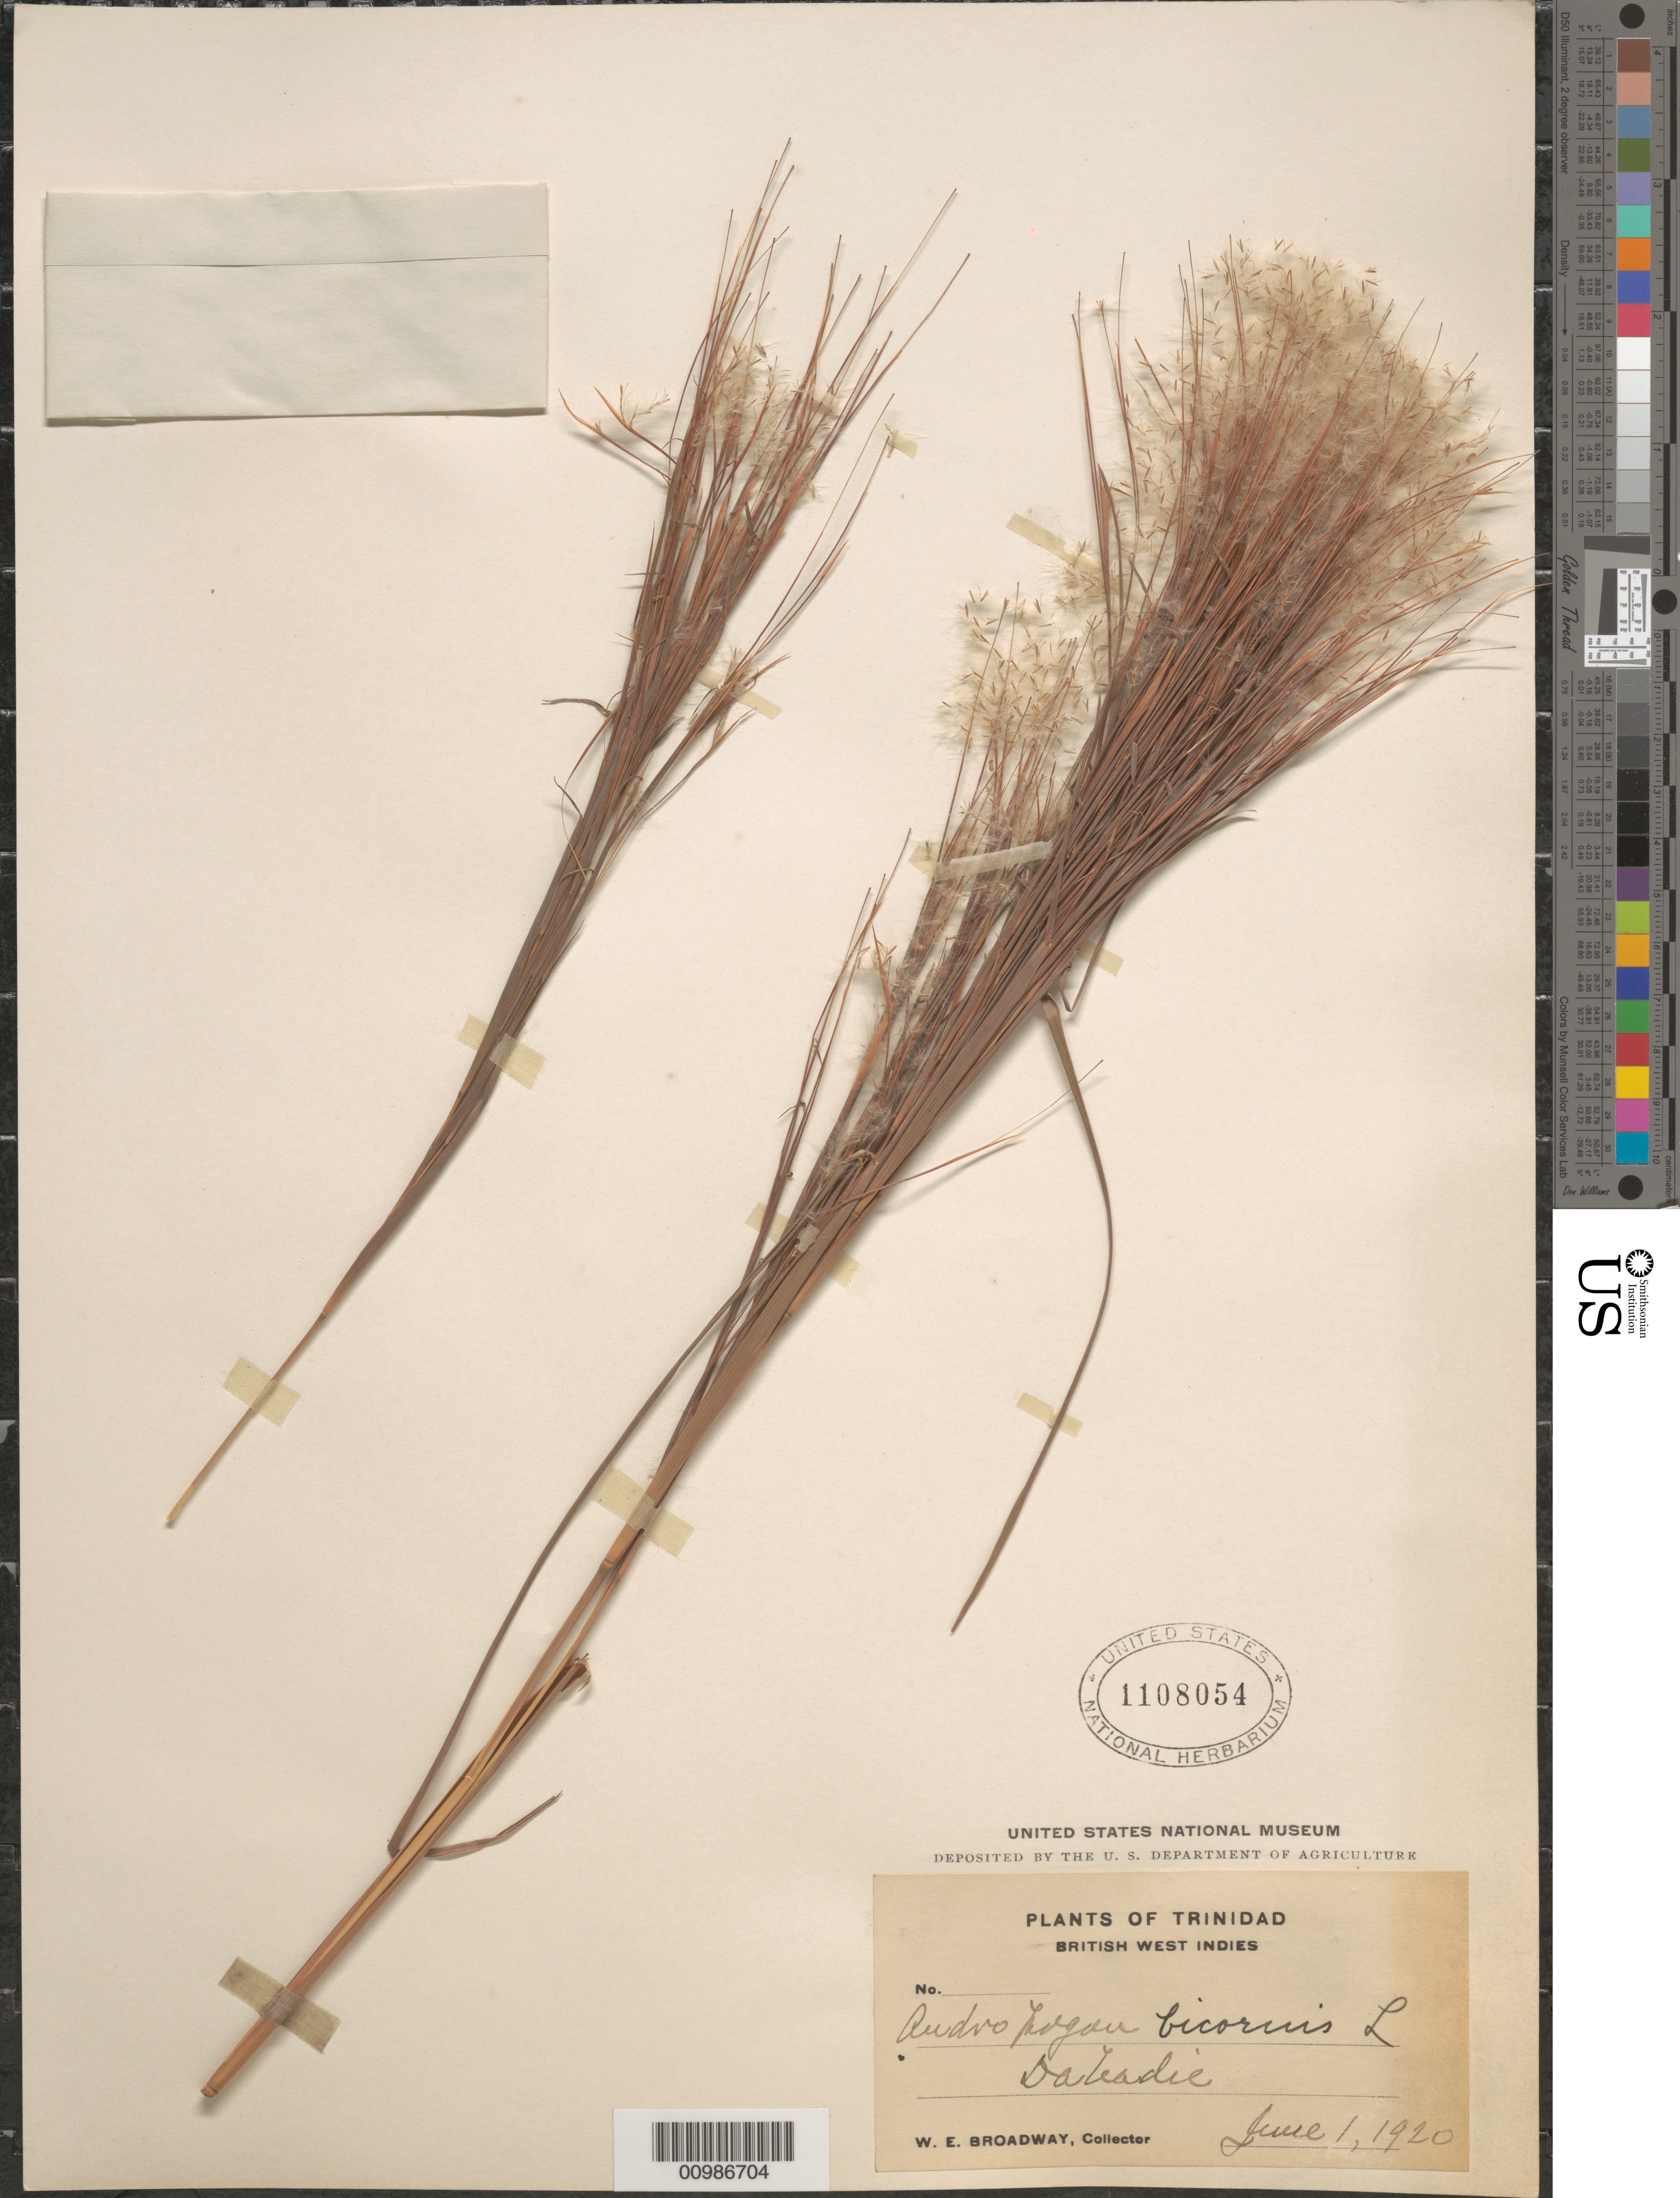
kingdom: Plantae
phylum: Tracheophyta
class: Liliopsida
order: Poales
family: Poaceae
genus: Andropogon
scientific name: Andropogon bicornis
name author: L.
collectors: W. E. Broadway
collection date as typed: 01 Jun 1920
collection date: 1920-06-01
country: Trinidad and Tobago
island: Trinidad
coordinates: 0 N, 0 E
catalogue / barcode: US 1108054